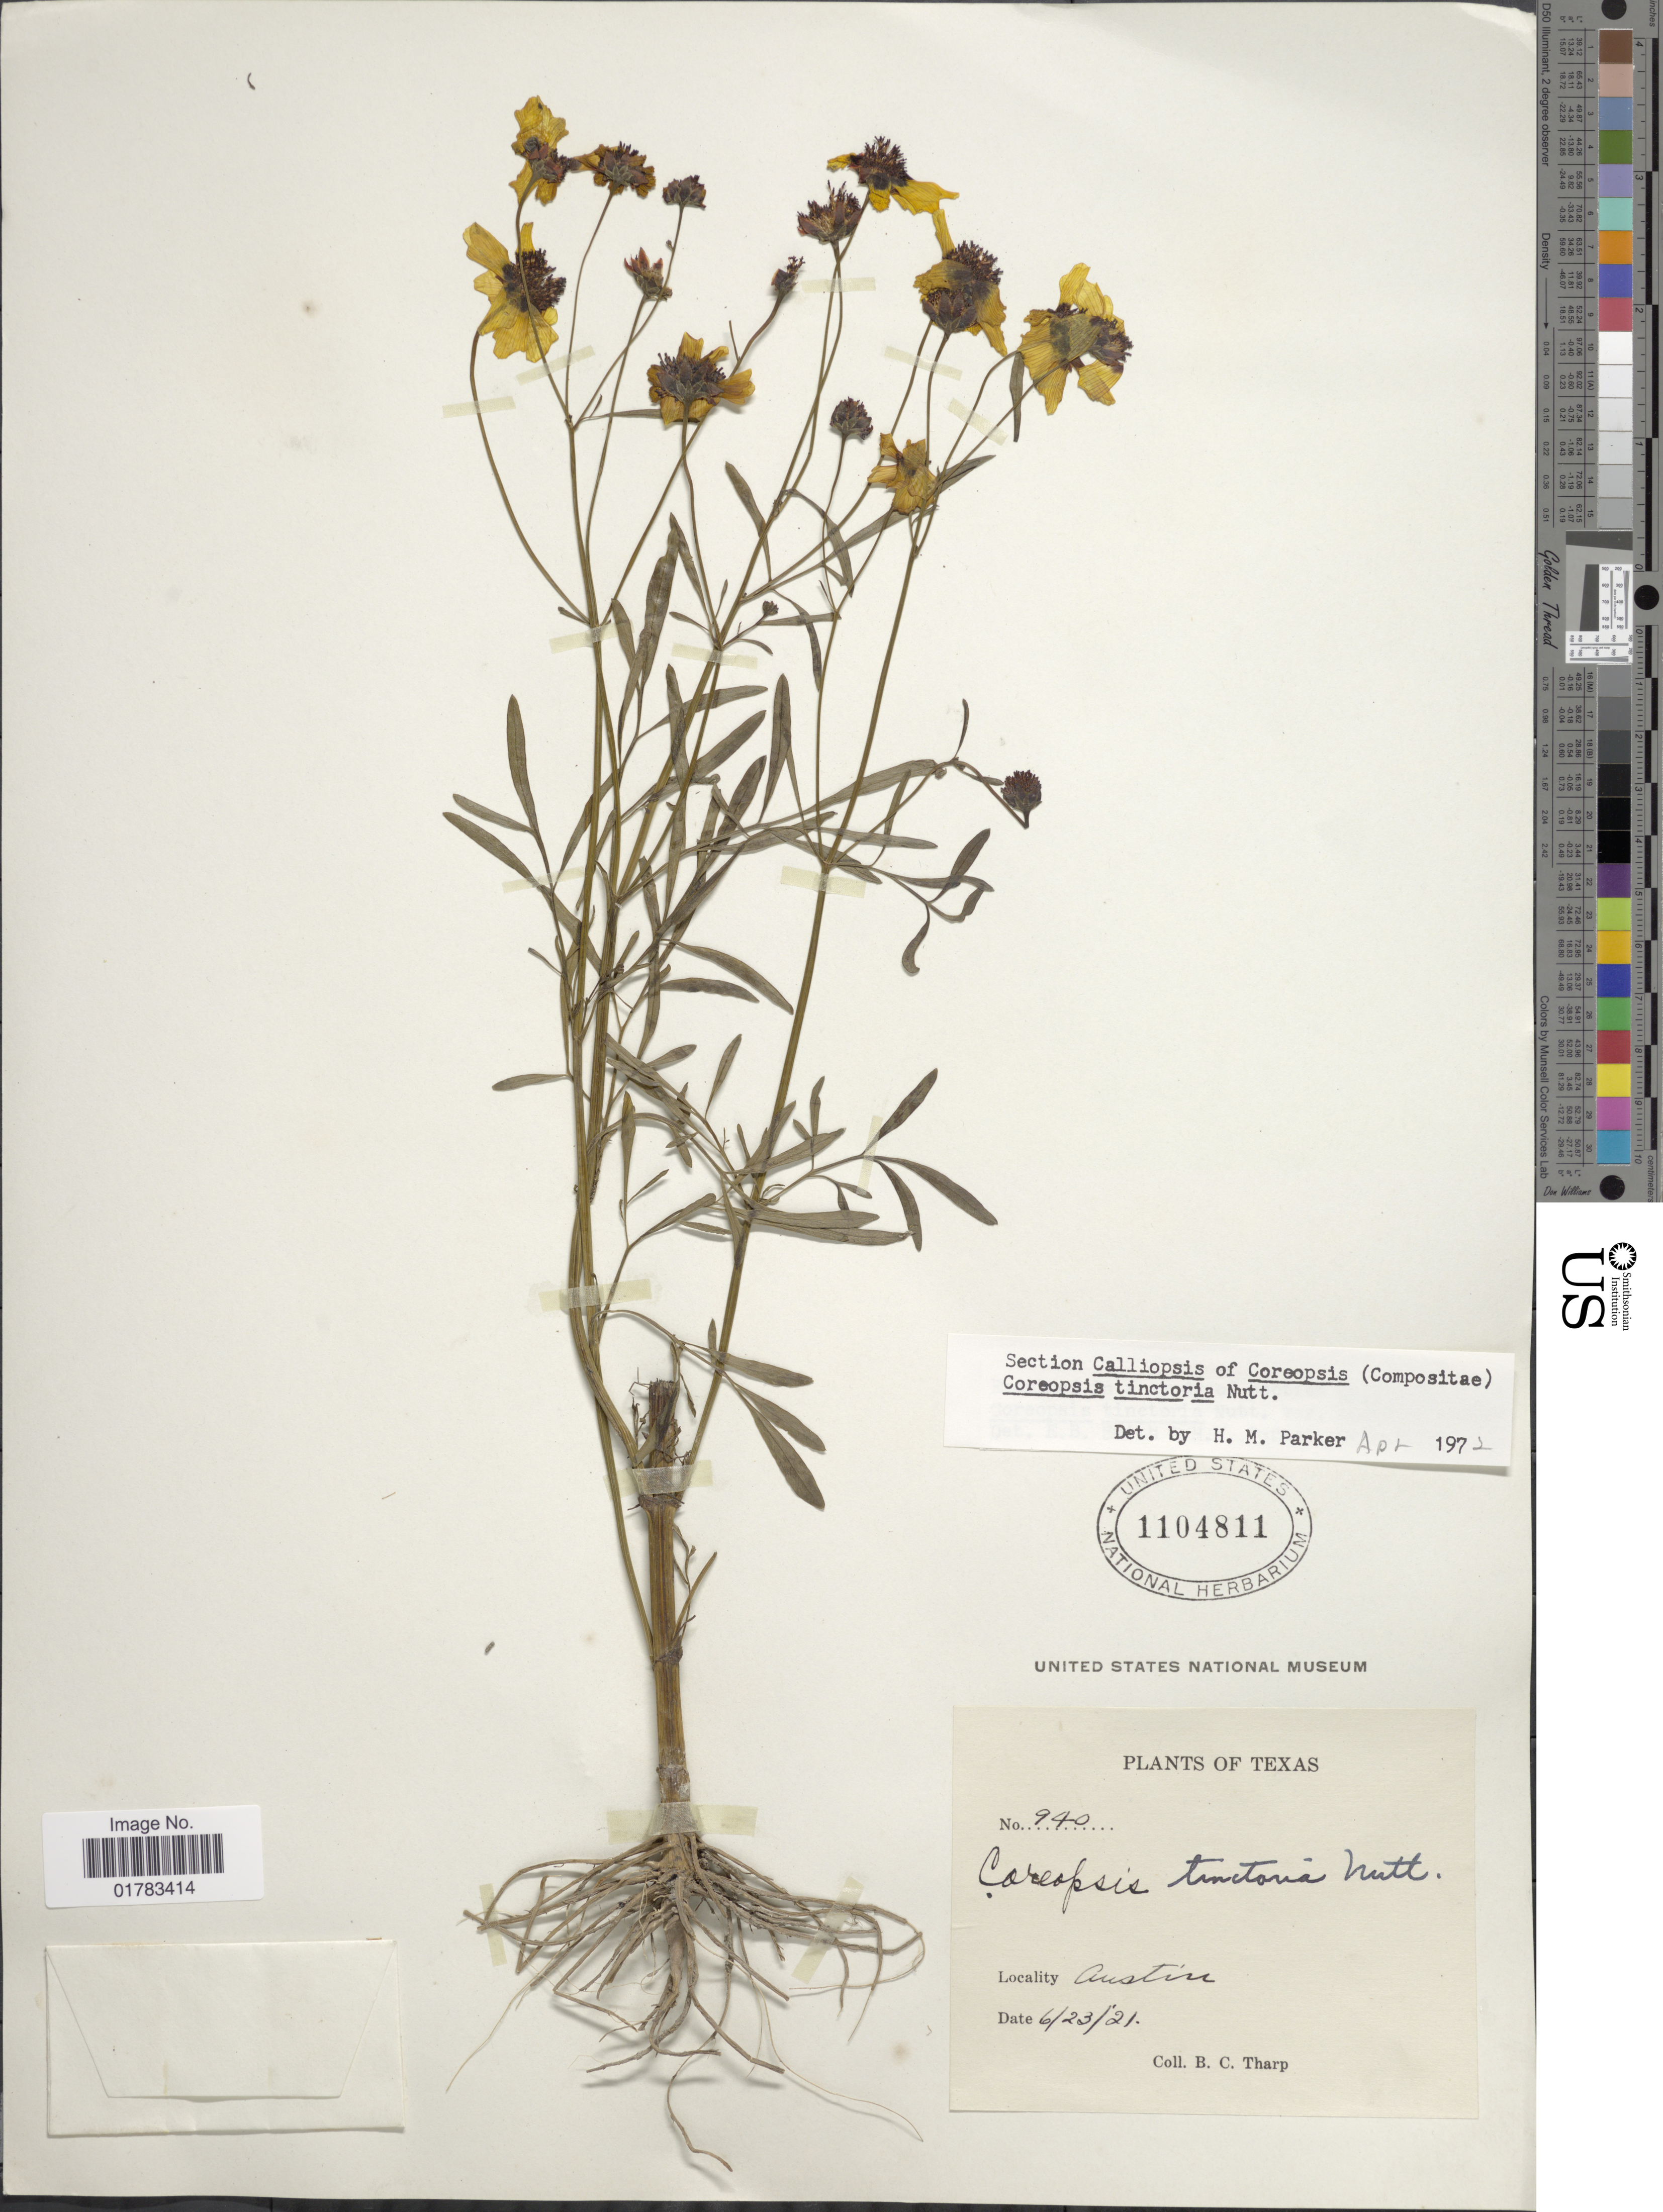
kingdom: Plantae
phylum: Tracheophyta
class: Magnoliopsida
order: Asterales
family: Asteraceae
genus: Coreopsis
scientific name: Coreopsis tinctoria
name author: Nutt.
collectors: B. C. Tharp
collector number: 940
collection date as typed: Transcribed d/m/y: 23/6/21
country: United States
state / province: Texas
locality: Austin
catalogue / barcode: US 1104811